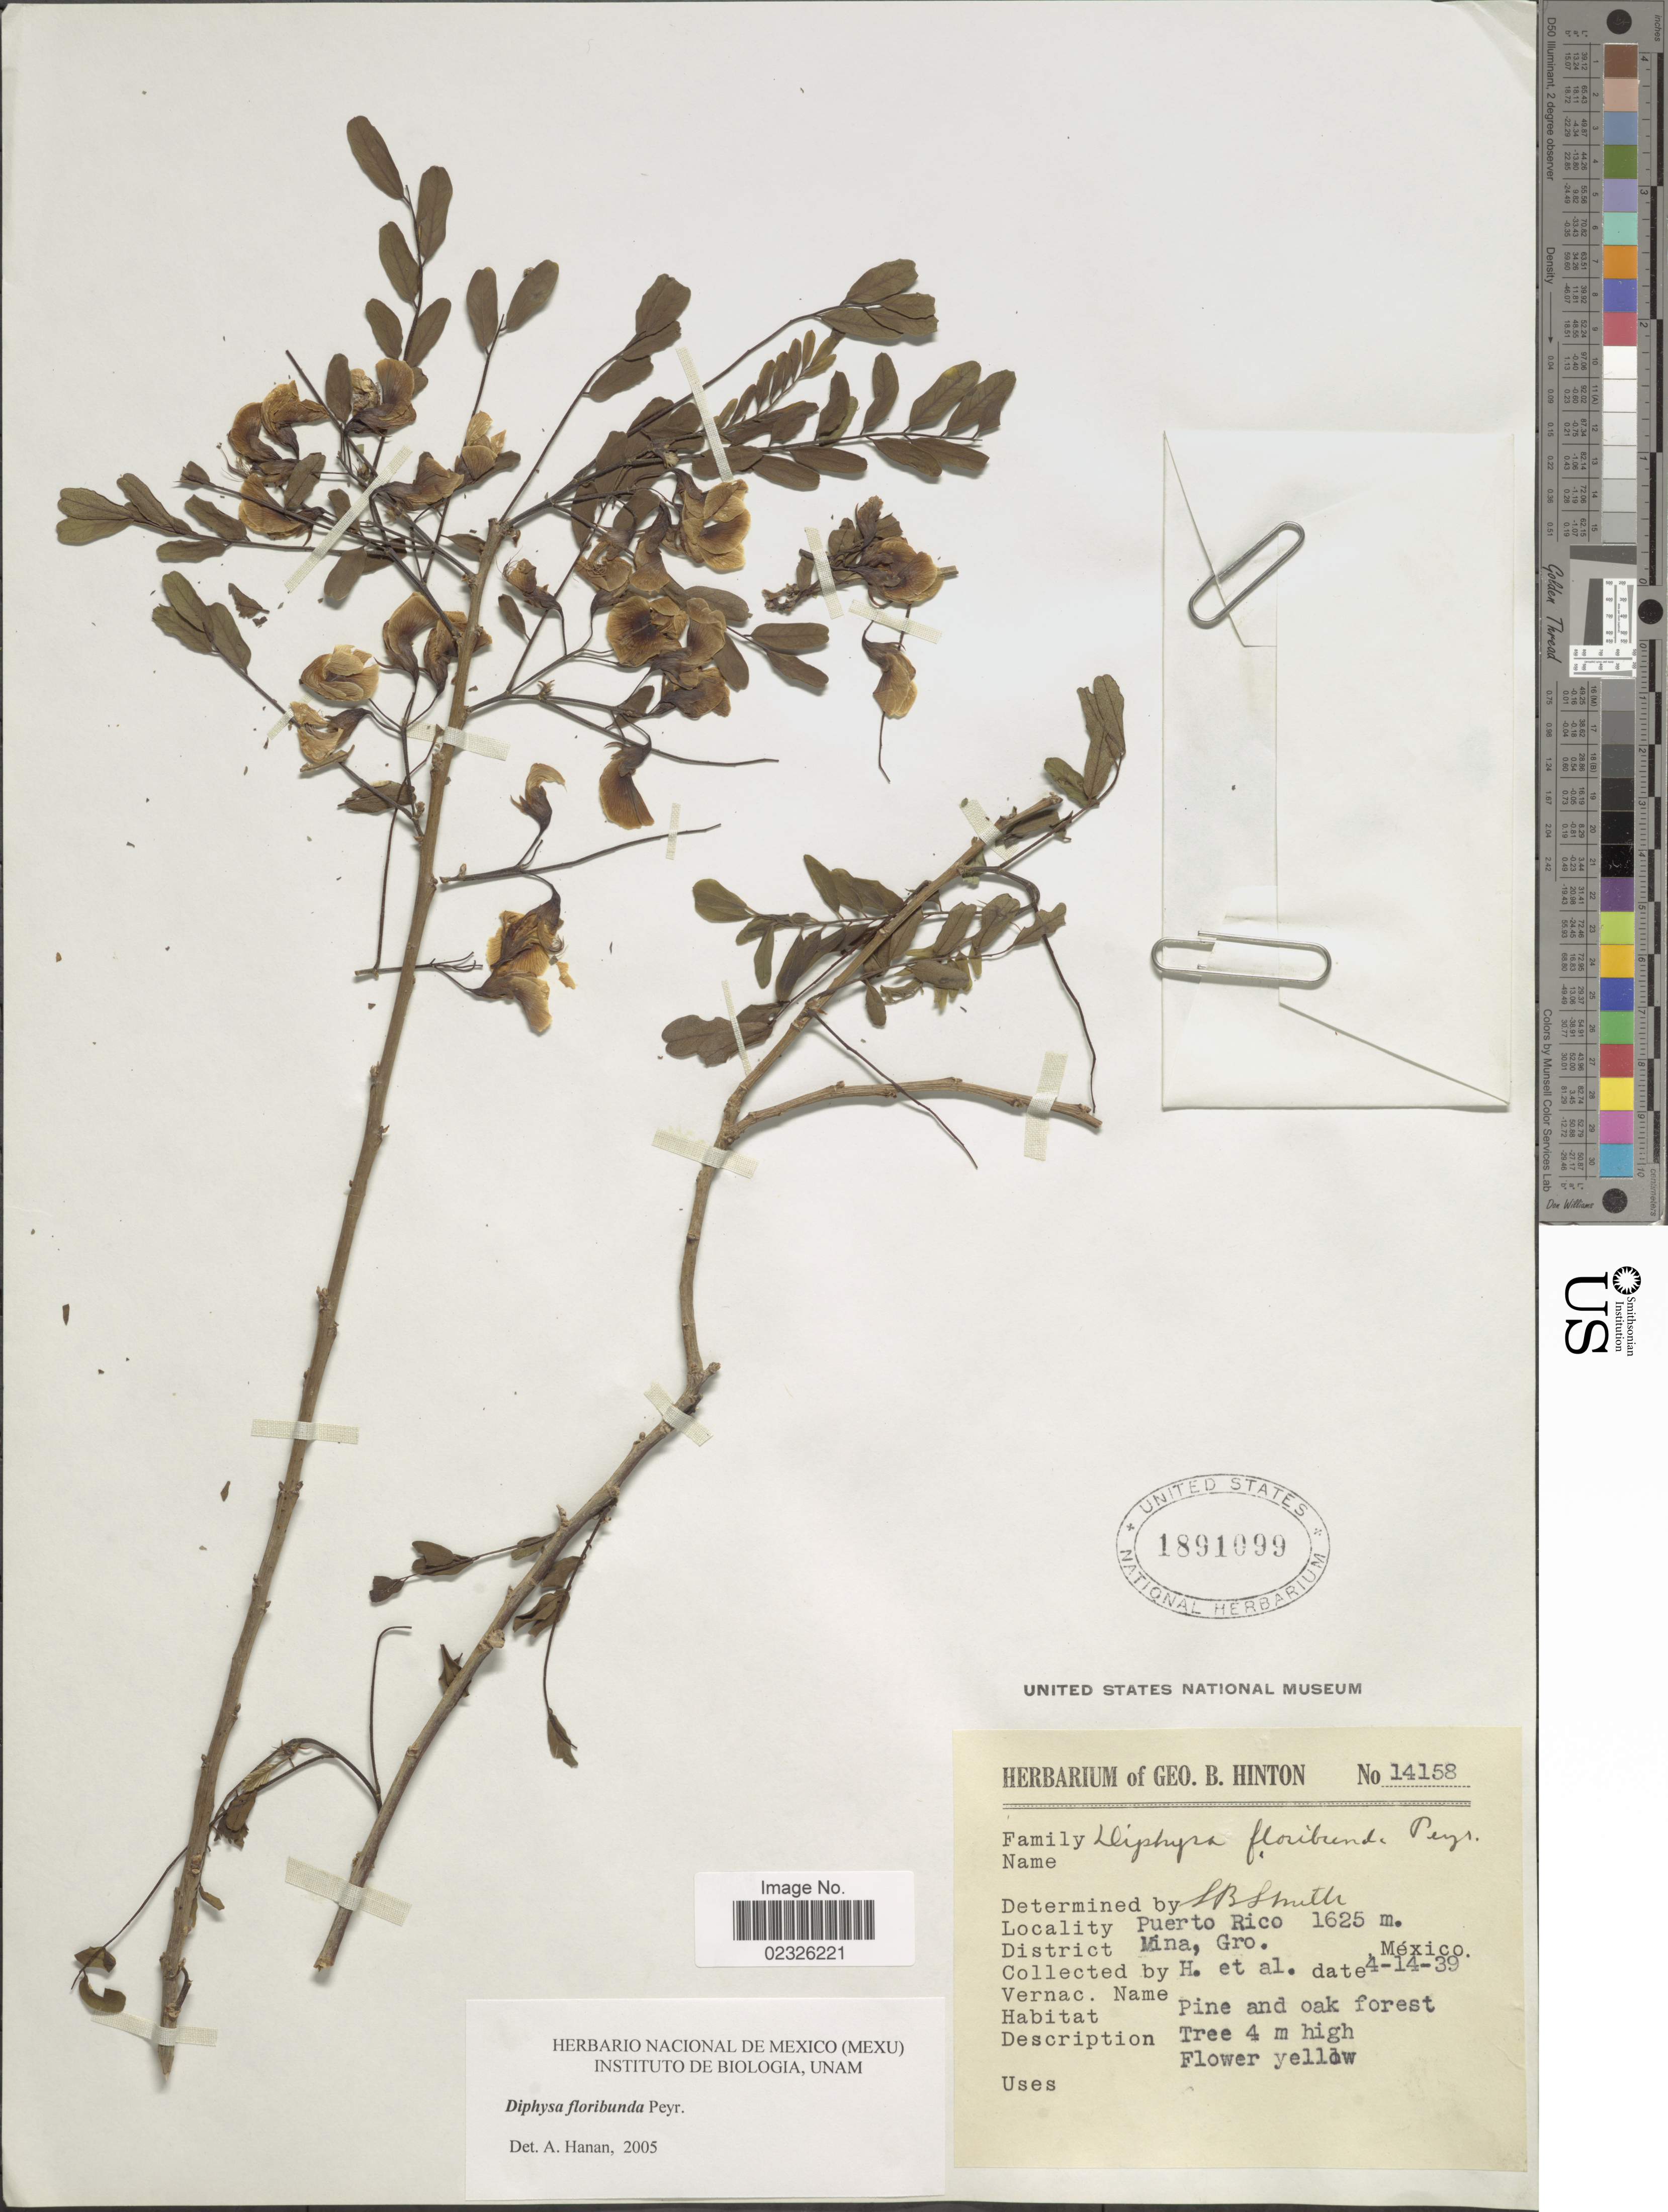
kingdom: Plantae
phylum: Tracheophyta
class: Magnoliopsida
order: Fabales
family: Fabaceae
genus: Diphysa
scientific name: Diphysa floribunda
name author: Peyr.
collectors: G. B. Hinton & et al.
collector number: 14158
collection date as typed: Transcribed d/m/y: 14/4/39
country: Mexico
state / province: Guerrero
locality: Puerto Rico, District Mina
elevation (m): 1625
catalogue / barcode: US 1891099